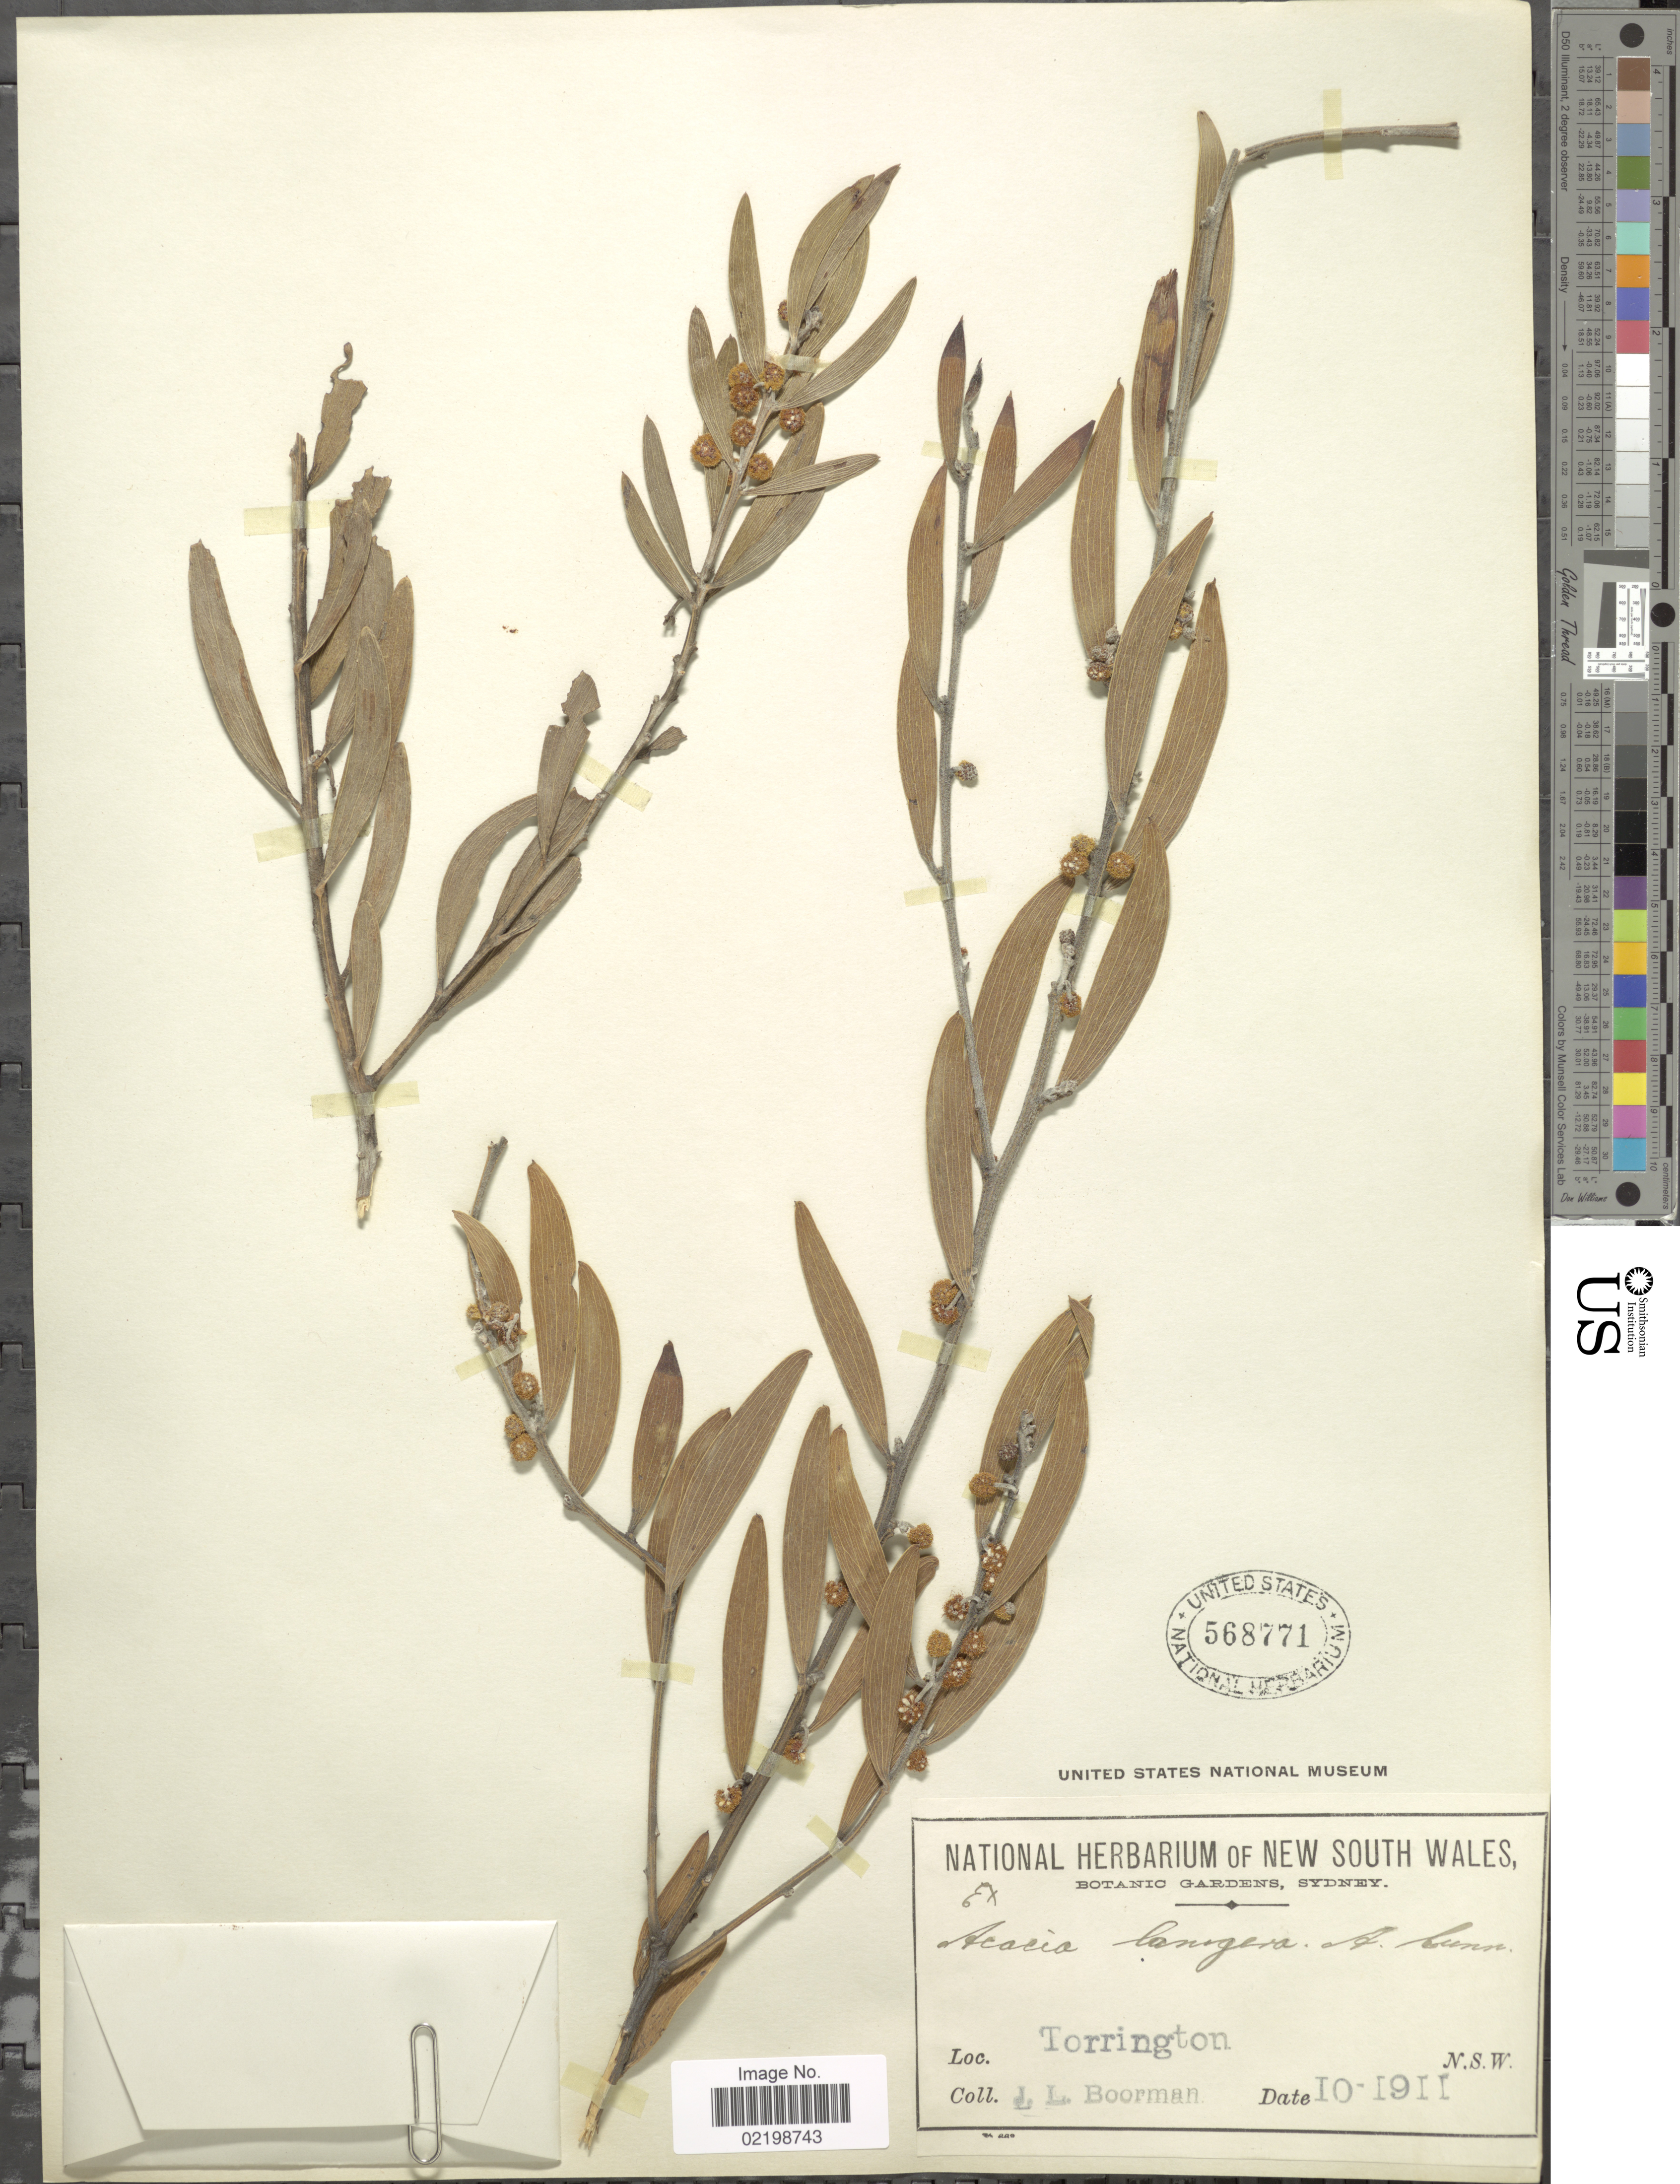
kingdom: Plantae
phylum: Tracheophyta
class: Magnoliopsida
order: Fabales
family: Fabaceae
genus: Acacia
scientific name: Acacia lanigera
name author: A. Cunn.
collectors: J. Boorman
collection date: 1911-12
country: Australia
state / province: New South Wales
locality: Torrington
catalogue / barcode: US 568771